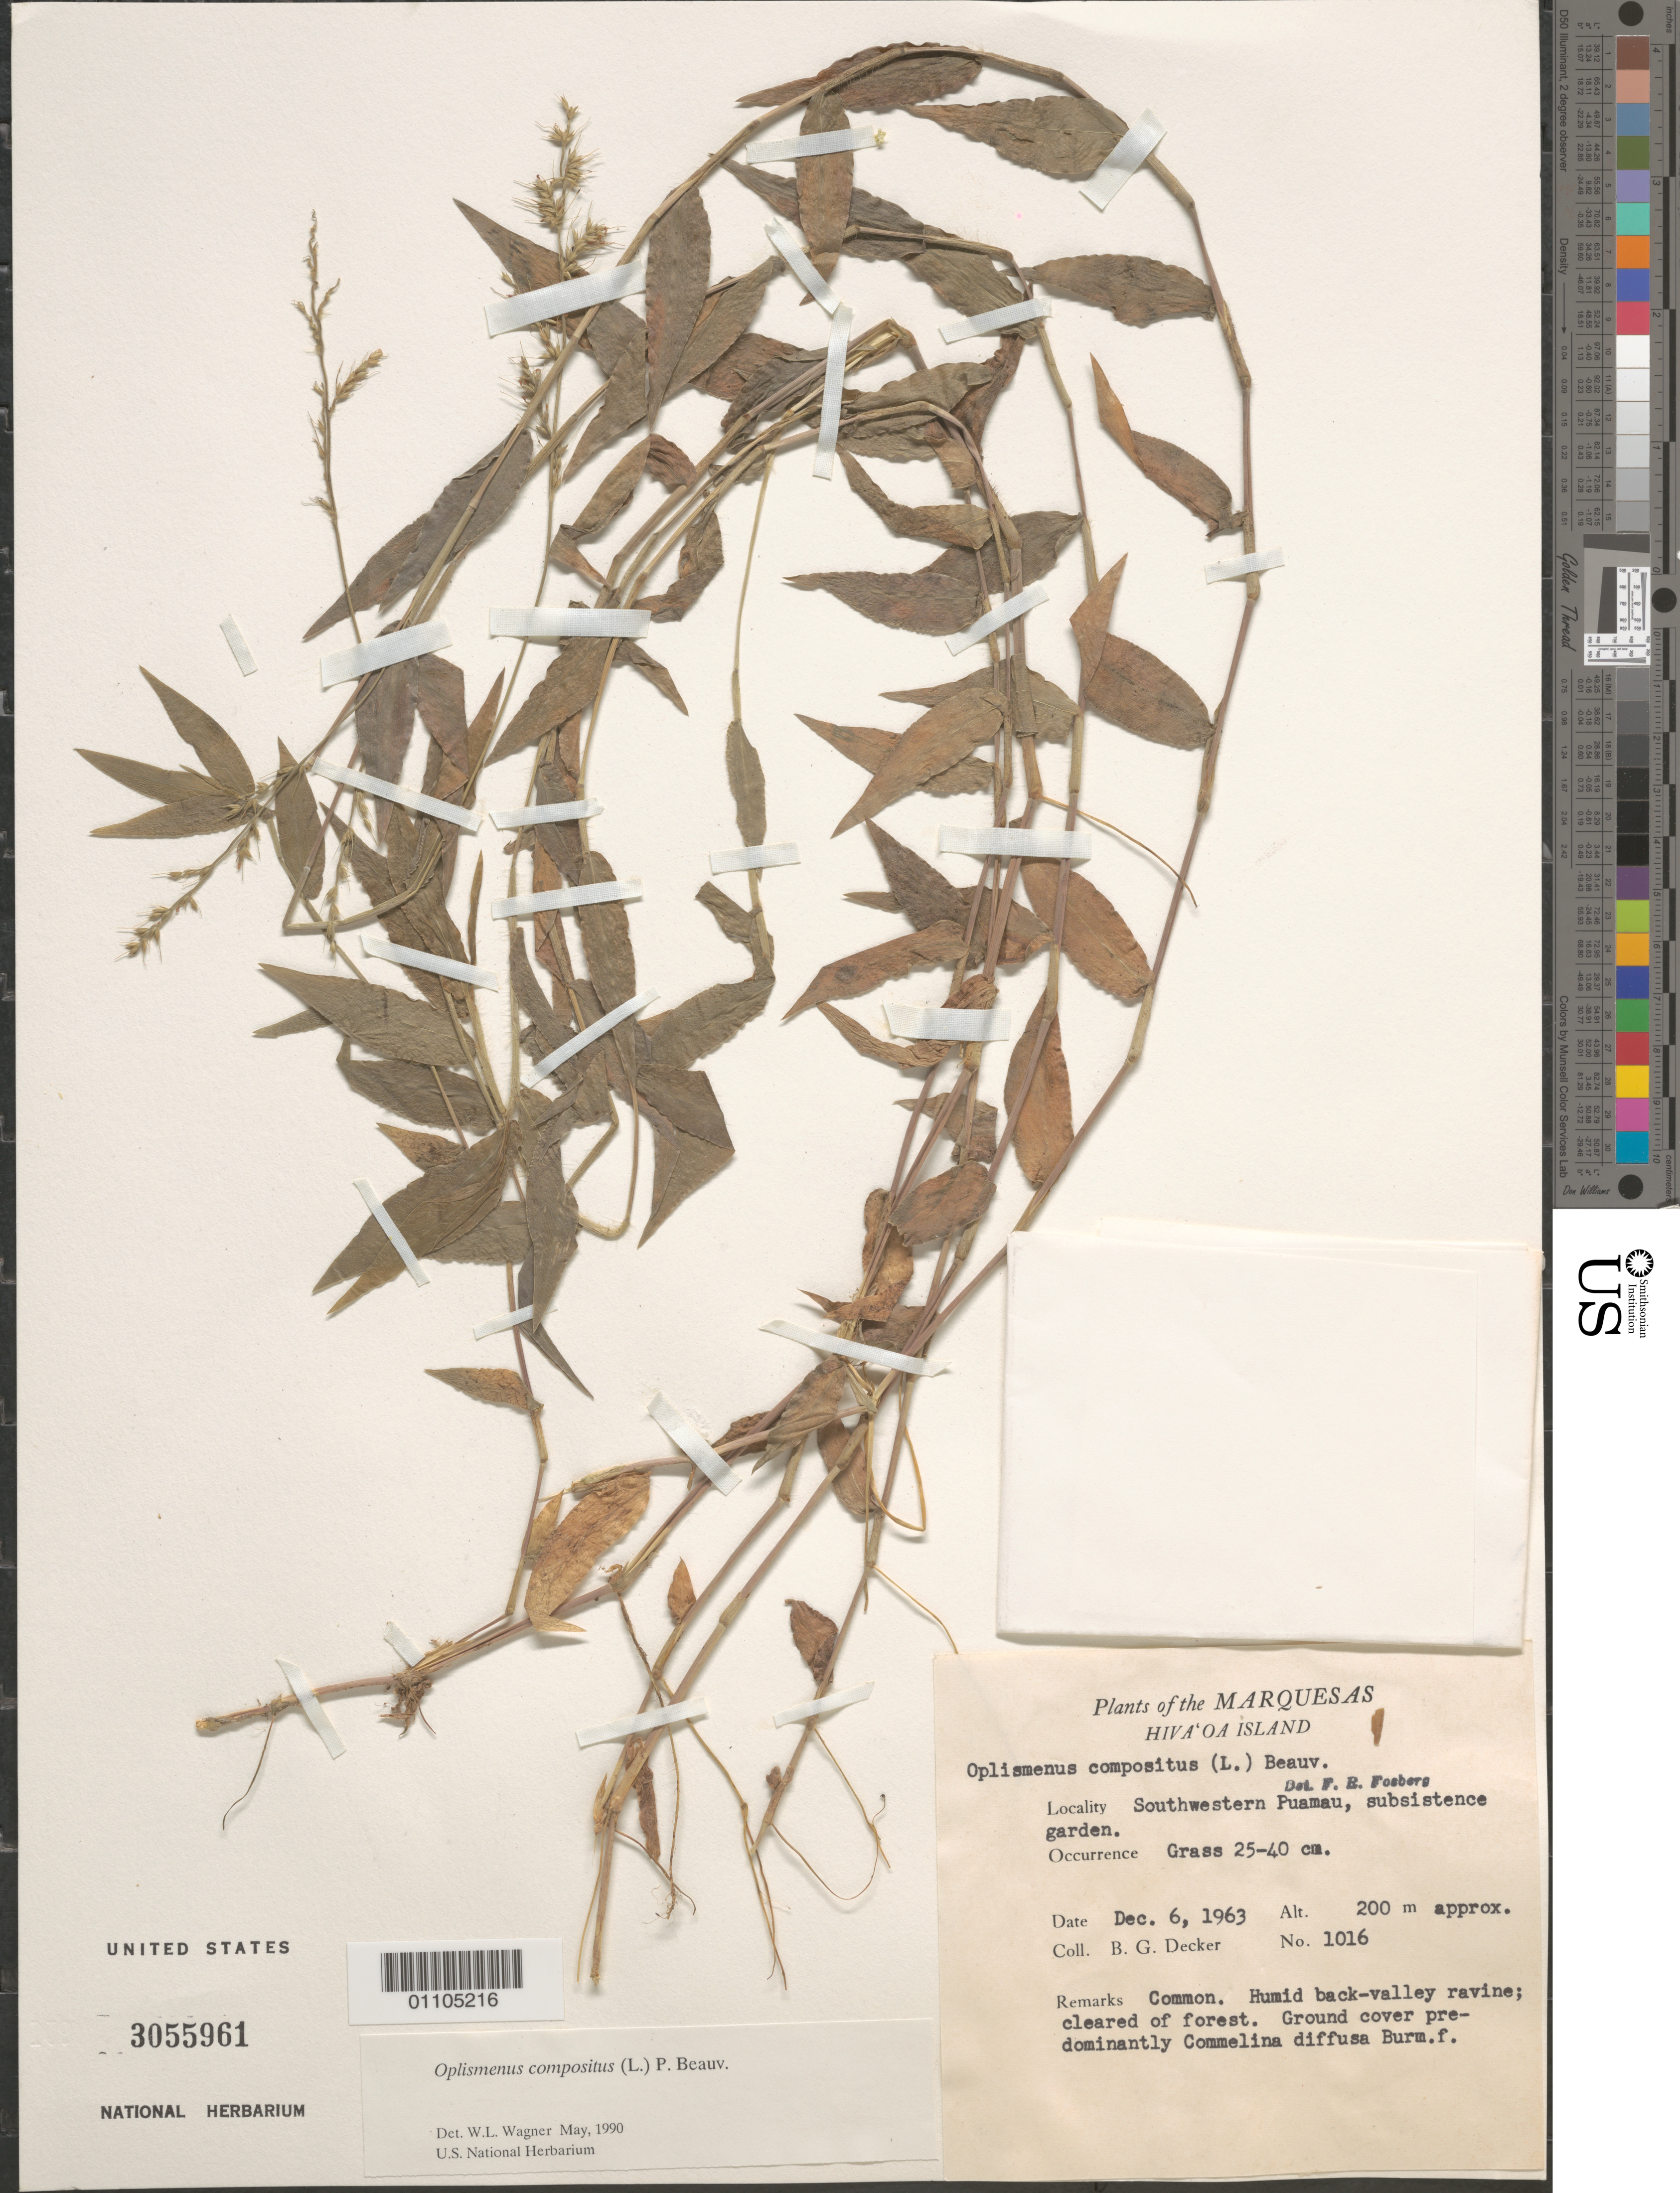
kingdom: Plantae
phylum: Tracheophyta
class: Liliopsida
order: Poales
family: Poaceae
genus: Oplismenus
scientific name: Oplismenus compositus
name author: (L.) P. Beauv.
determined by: Wagner, W. L., (BOT), Smithsonian Institution - National Museum of Natural History (UNITED STATES)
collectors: B. G. Decker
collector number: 1016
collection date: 1963-12-06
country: French Polynesia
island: Hiva Oa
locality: SW Puamau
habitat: Subsistence garden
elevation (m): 200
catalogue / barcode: US 2055961